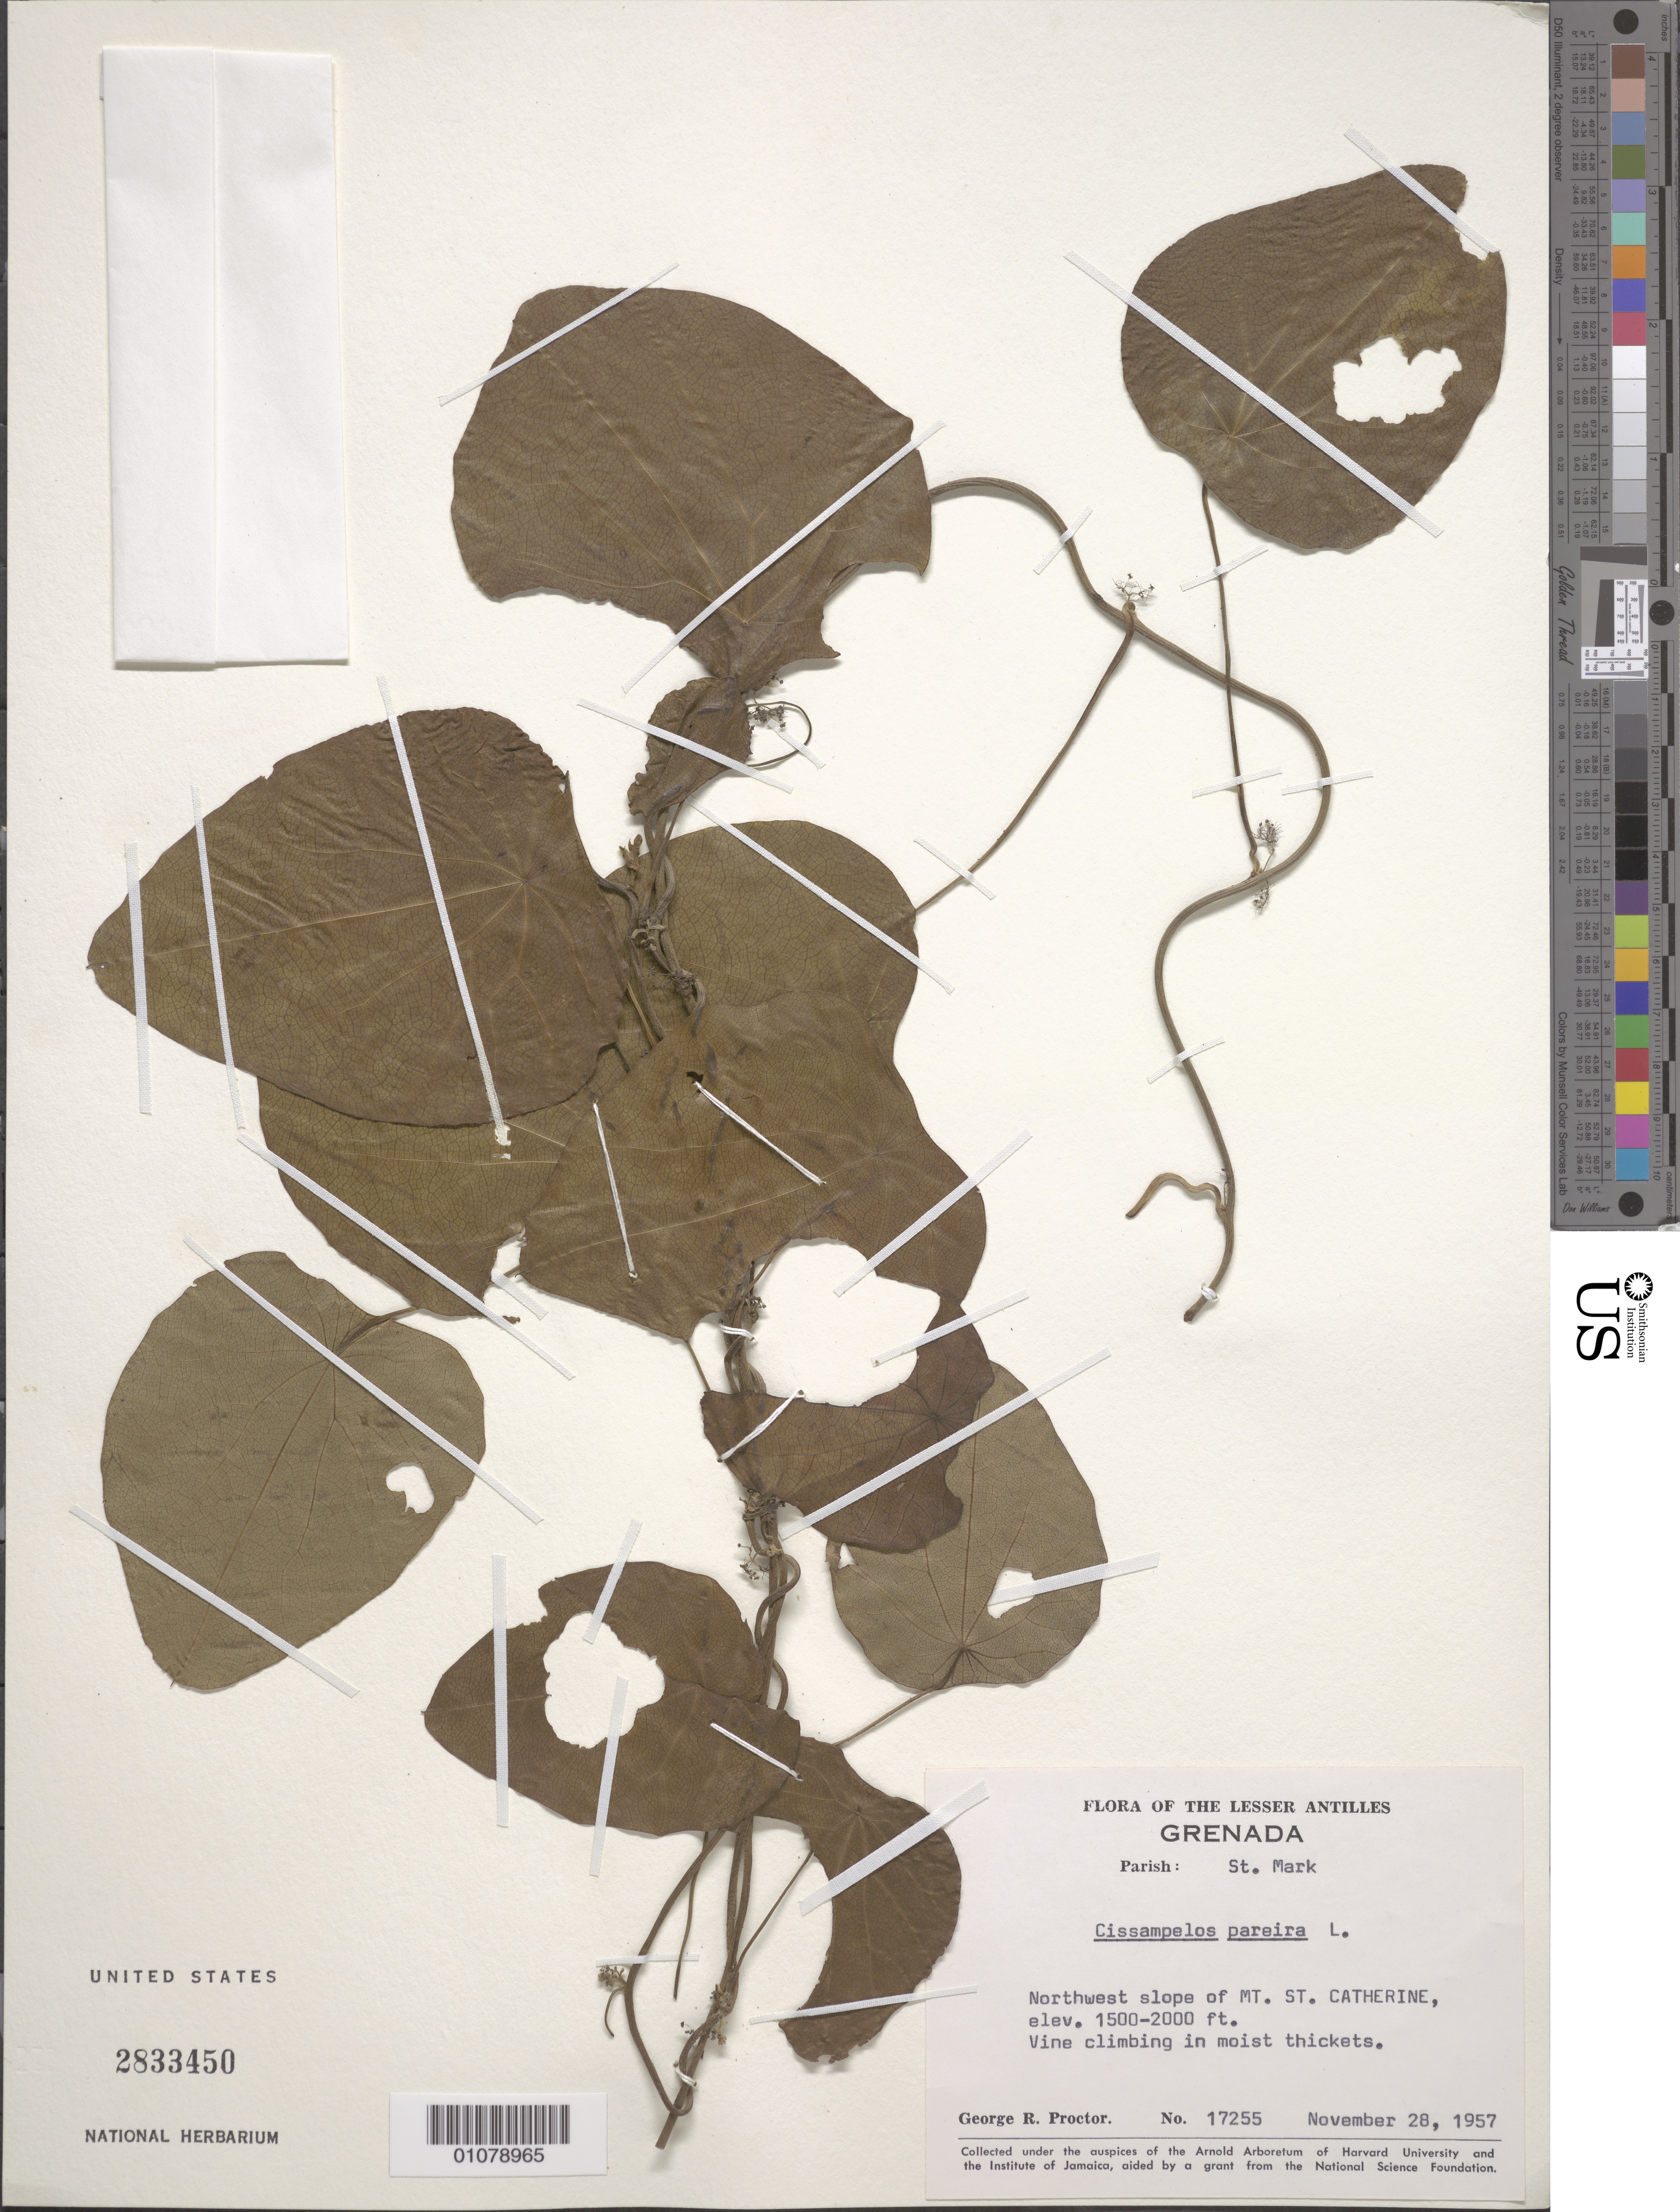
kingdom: Plantae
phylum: Tracheophyta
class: Magnoliopsida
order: Ranunculales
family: Menispermaceae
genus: Cissampelos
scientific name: Cissampelos pareira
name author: L.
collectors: G. R. Proctor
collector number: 17255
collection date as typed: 28 Nov 1957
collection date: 1957-11-28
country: Grenada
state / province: Saint Mark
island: Grenada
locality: NW slope of Mt. St. Catherine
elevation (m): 457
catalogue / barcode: US 2833450